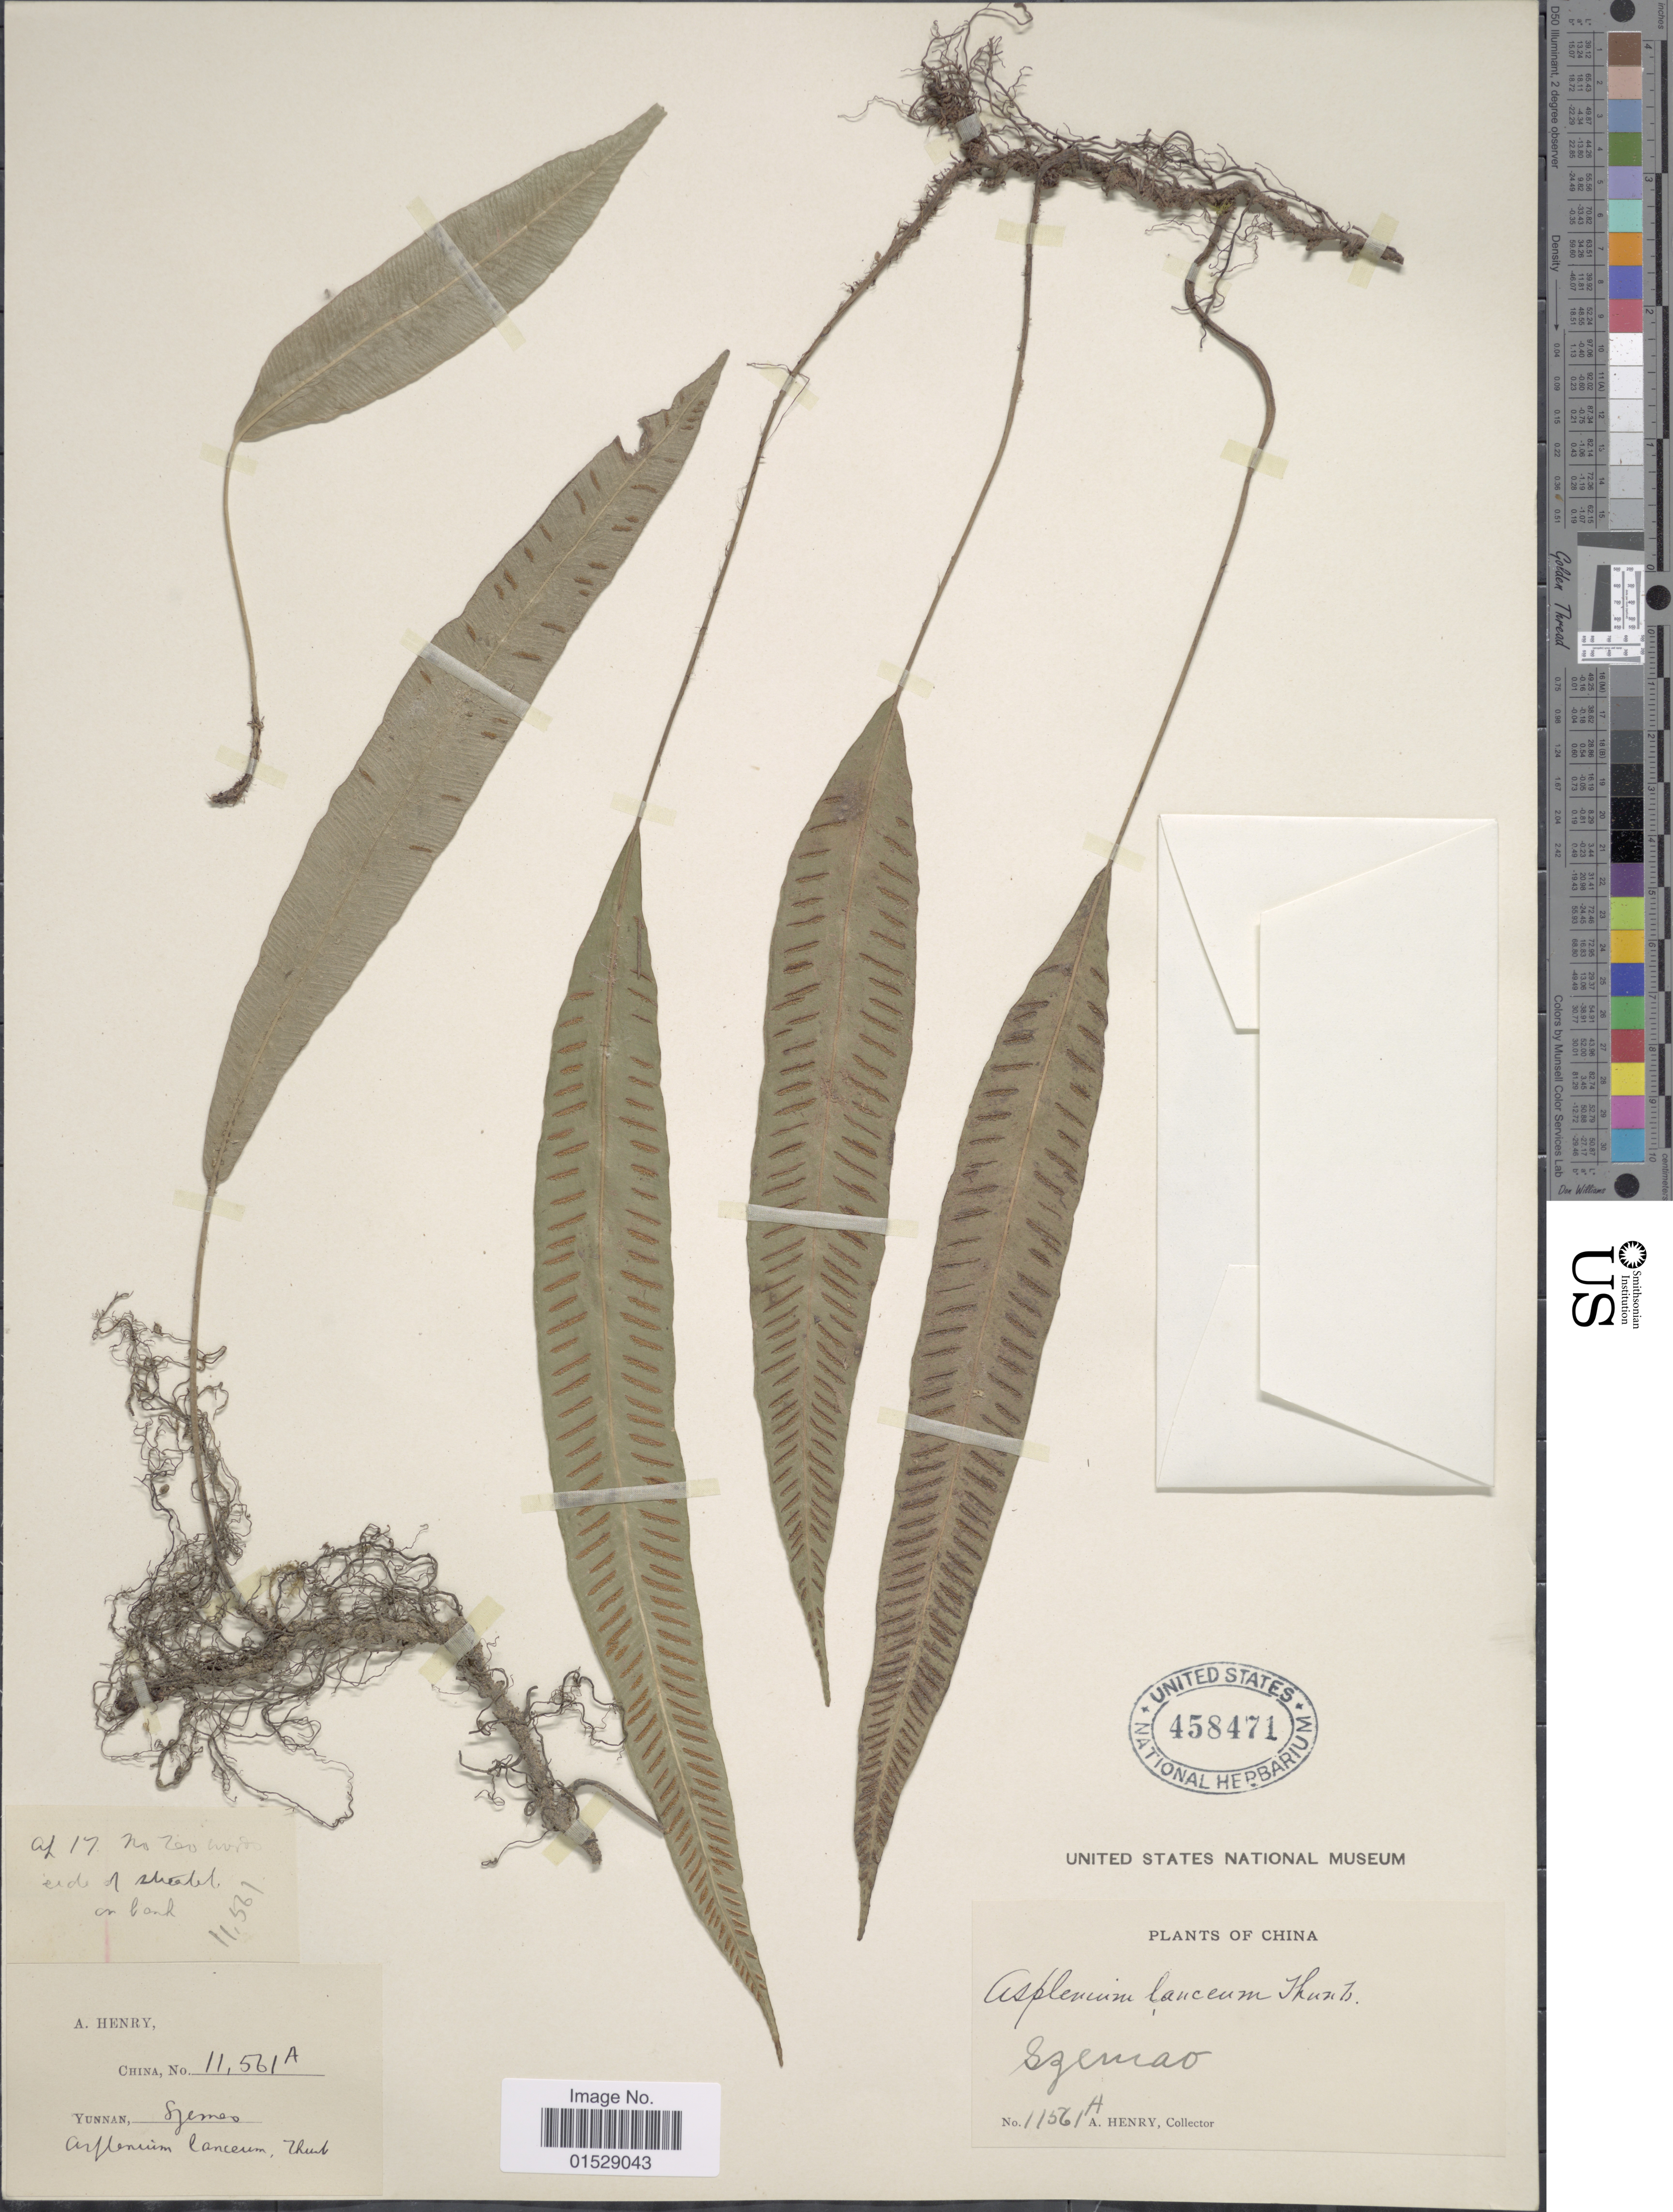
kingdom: Plantae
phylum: Tracheophyta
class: Polypodiopsida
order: Polypodiales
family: Athyriaceae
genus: Deparia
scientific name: Deparia lancea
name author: (Thunb.) Fraser-Jenk.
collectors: A. Henry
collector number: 11561 A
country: China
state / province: Yunnan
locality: Szemao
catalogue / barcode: US 458471